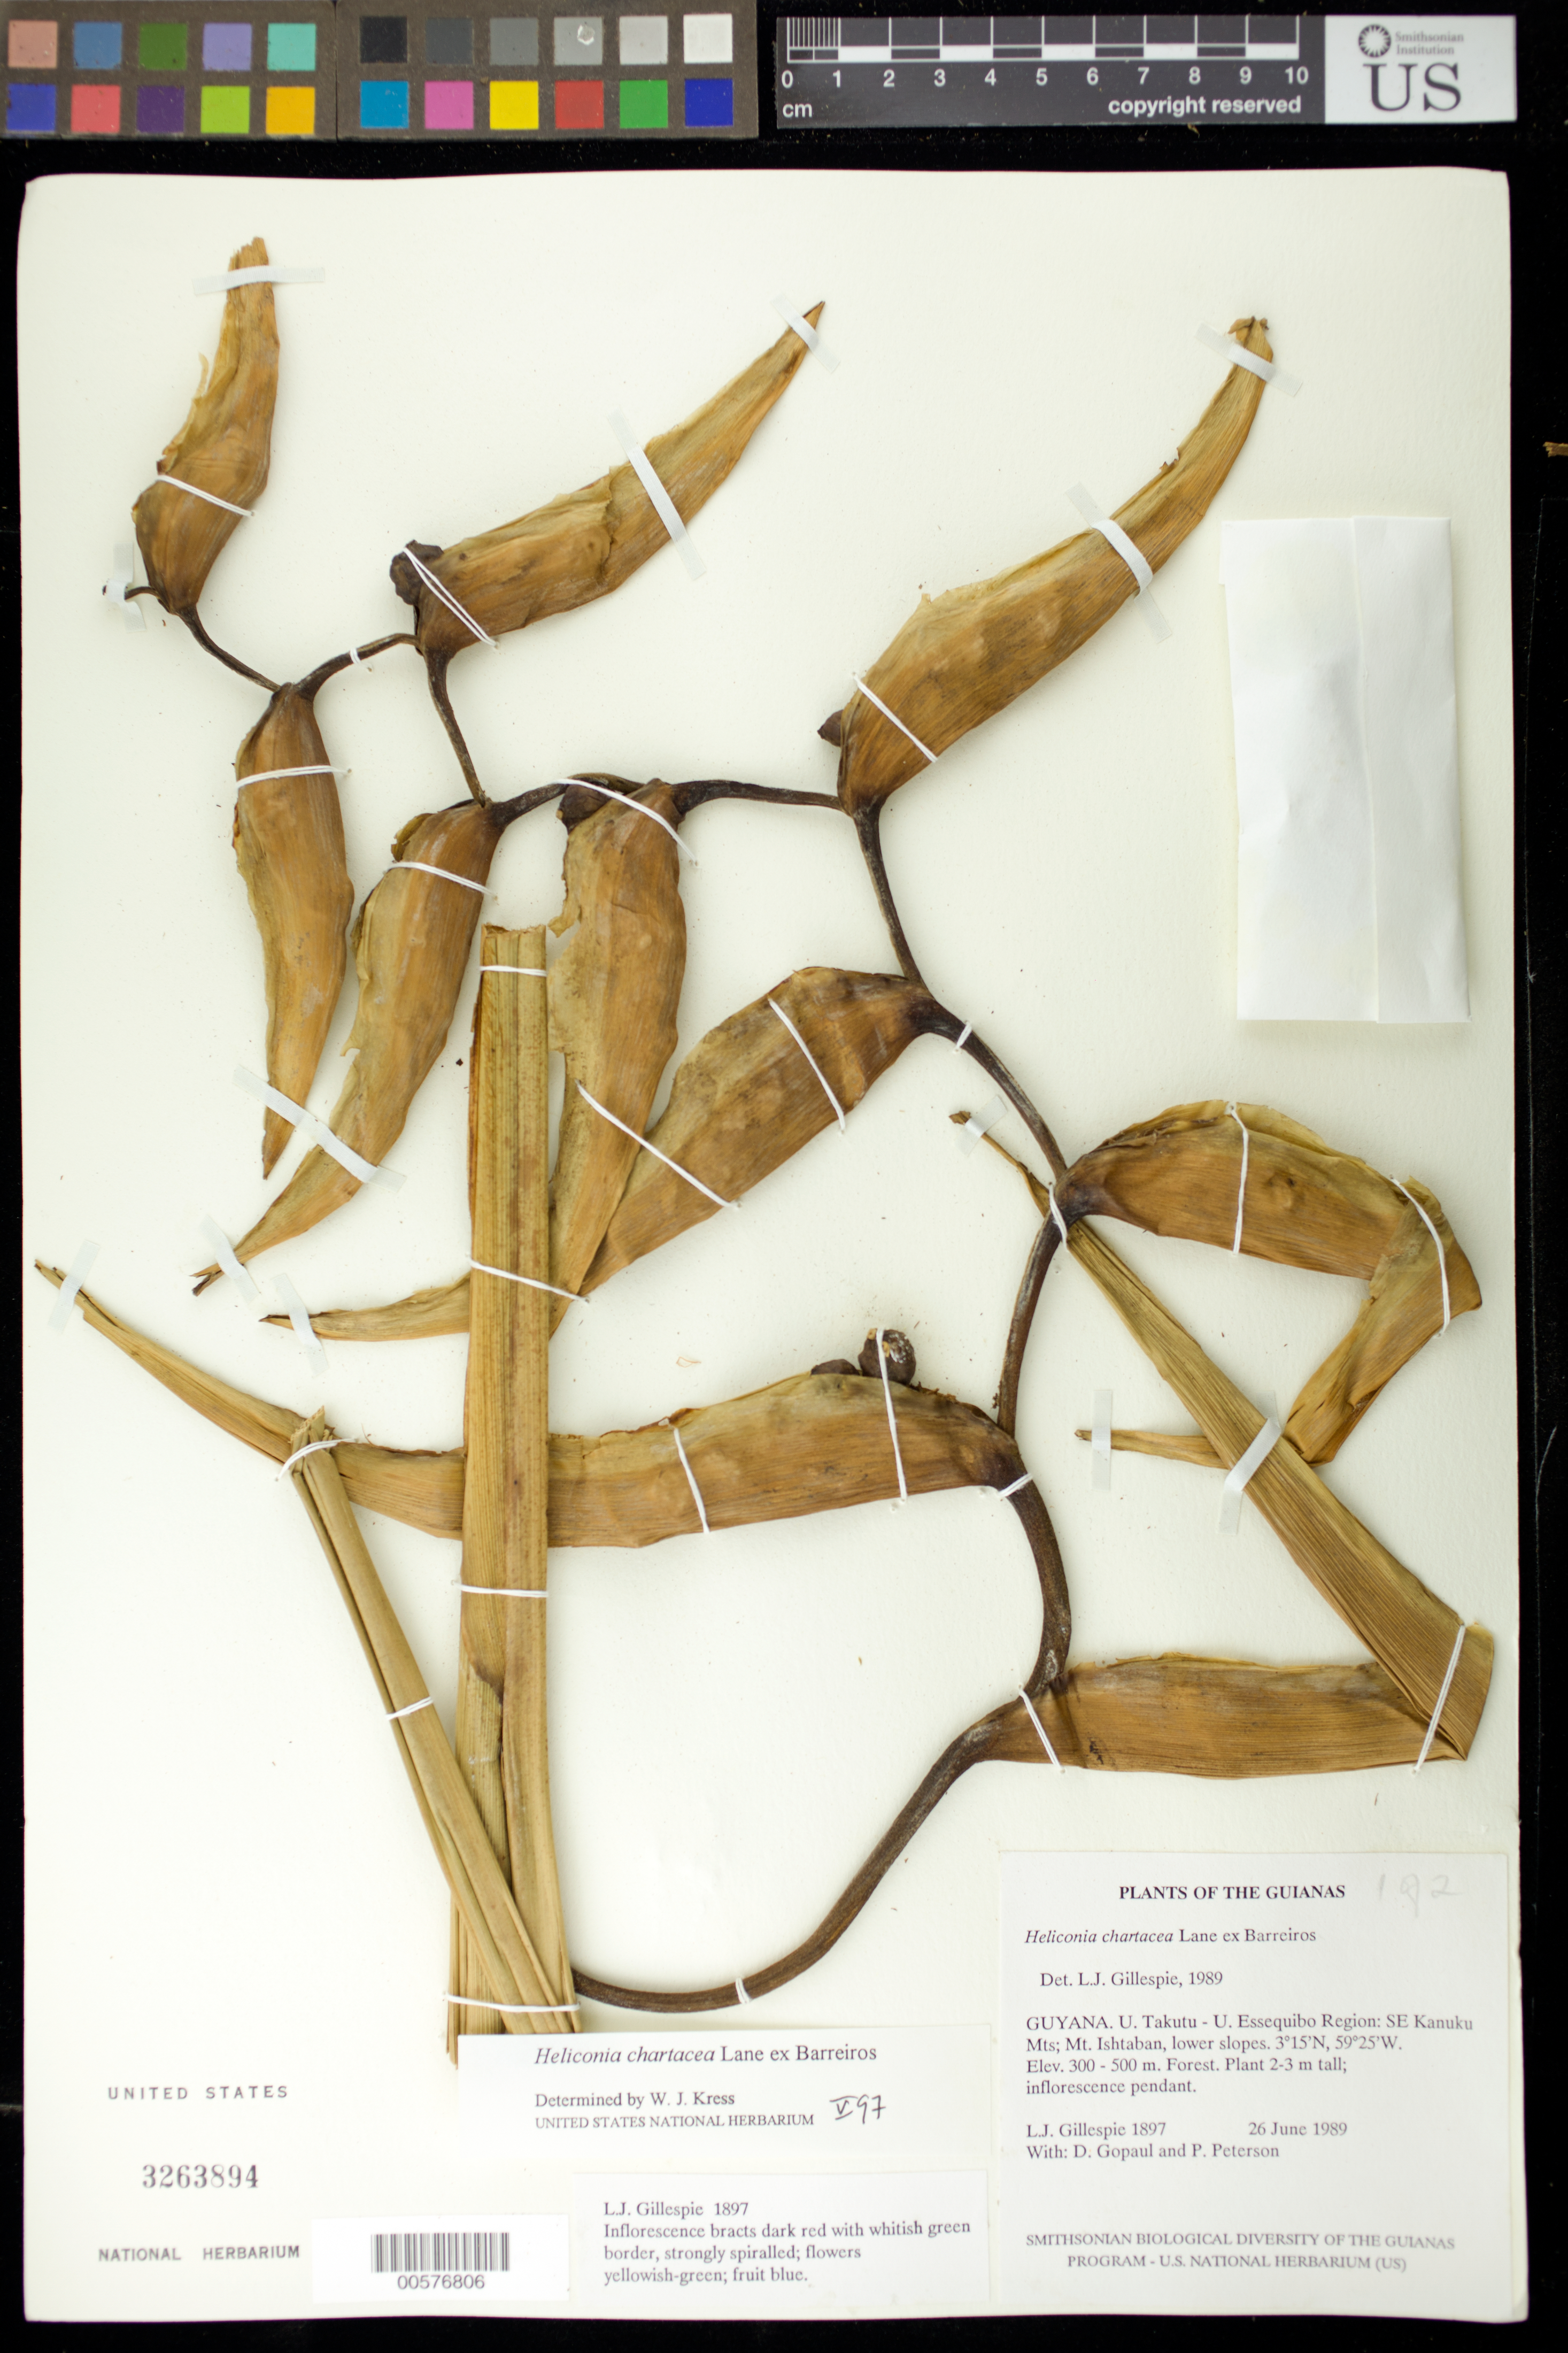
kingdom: Plantae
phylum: Tracheophyta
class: Liliopsida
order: Zingiberales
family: Heliconiaceae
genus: Heliconia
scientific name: Heliconia chartacea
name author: Lane ex Barreiros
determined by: Kress, W. J., (US), Smithsonian Institution - National Museum of Natural History (UNITED STATES)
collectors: L. J. Gillespie, D. Gopaul & P. M. Peterson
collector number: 1897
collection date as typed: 26 June 1989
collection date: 1989-06-26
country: Guyana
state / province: U. Takutu-U. Essequibo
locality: SE Kanuku Mts; Mt. Ishtaban, lower slopes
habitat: Forest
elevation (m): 300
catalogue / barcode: US 3263894